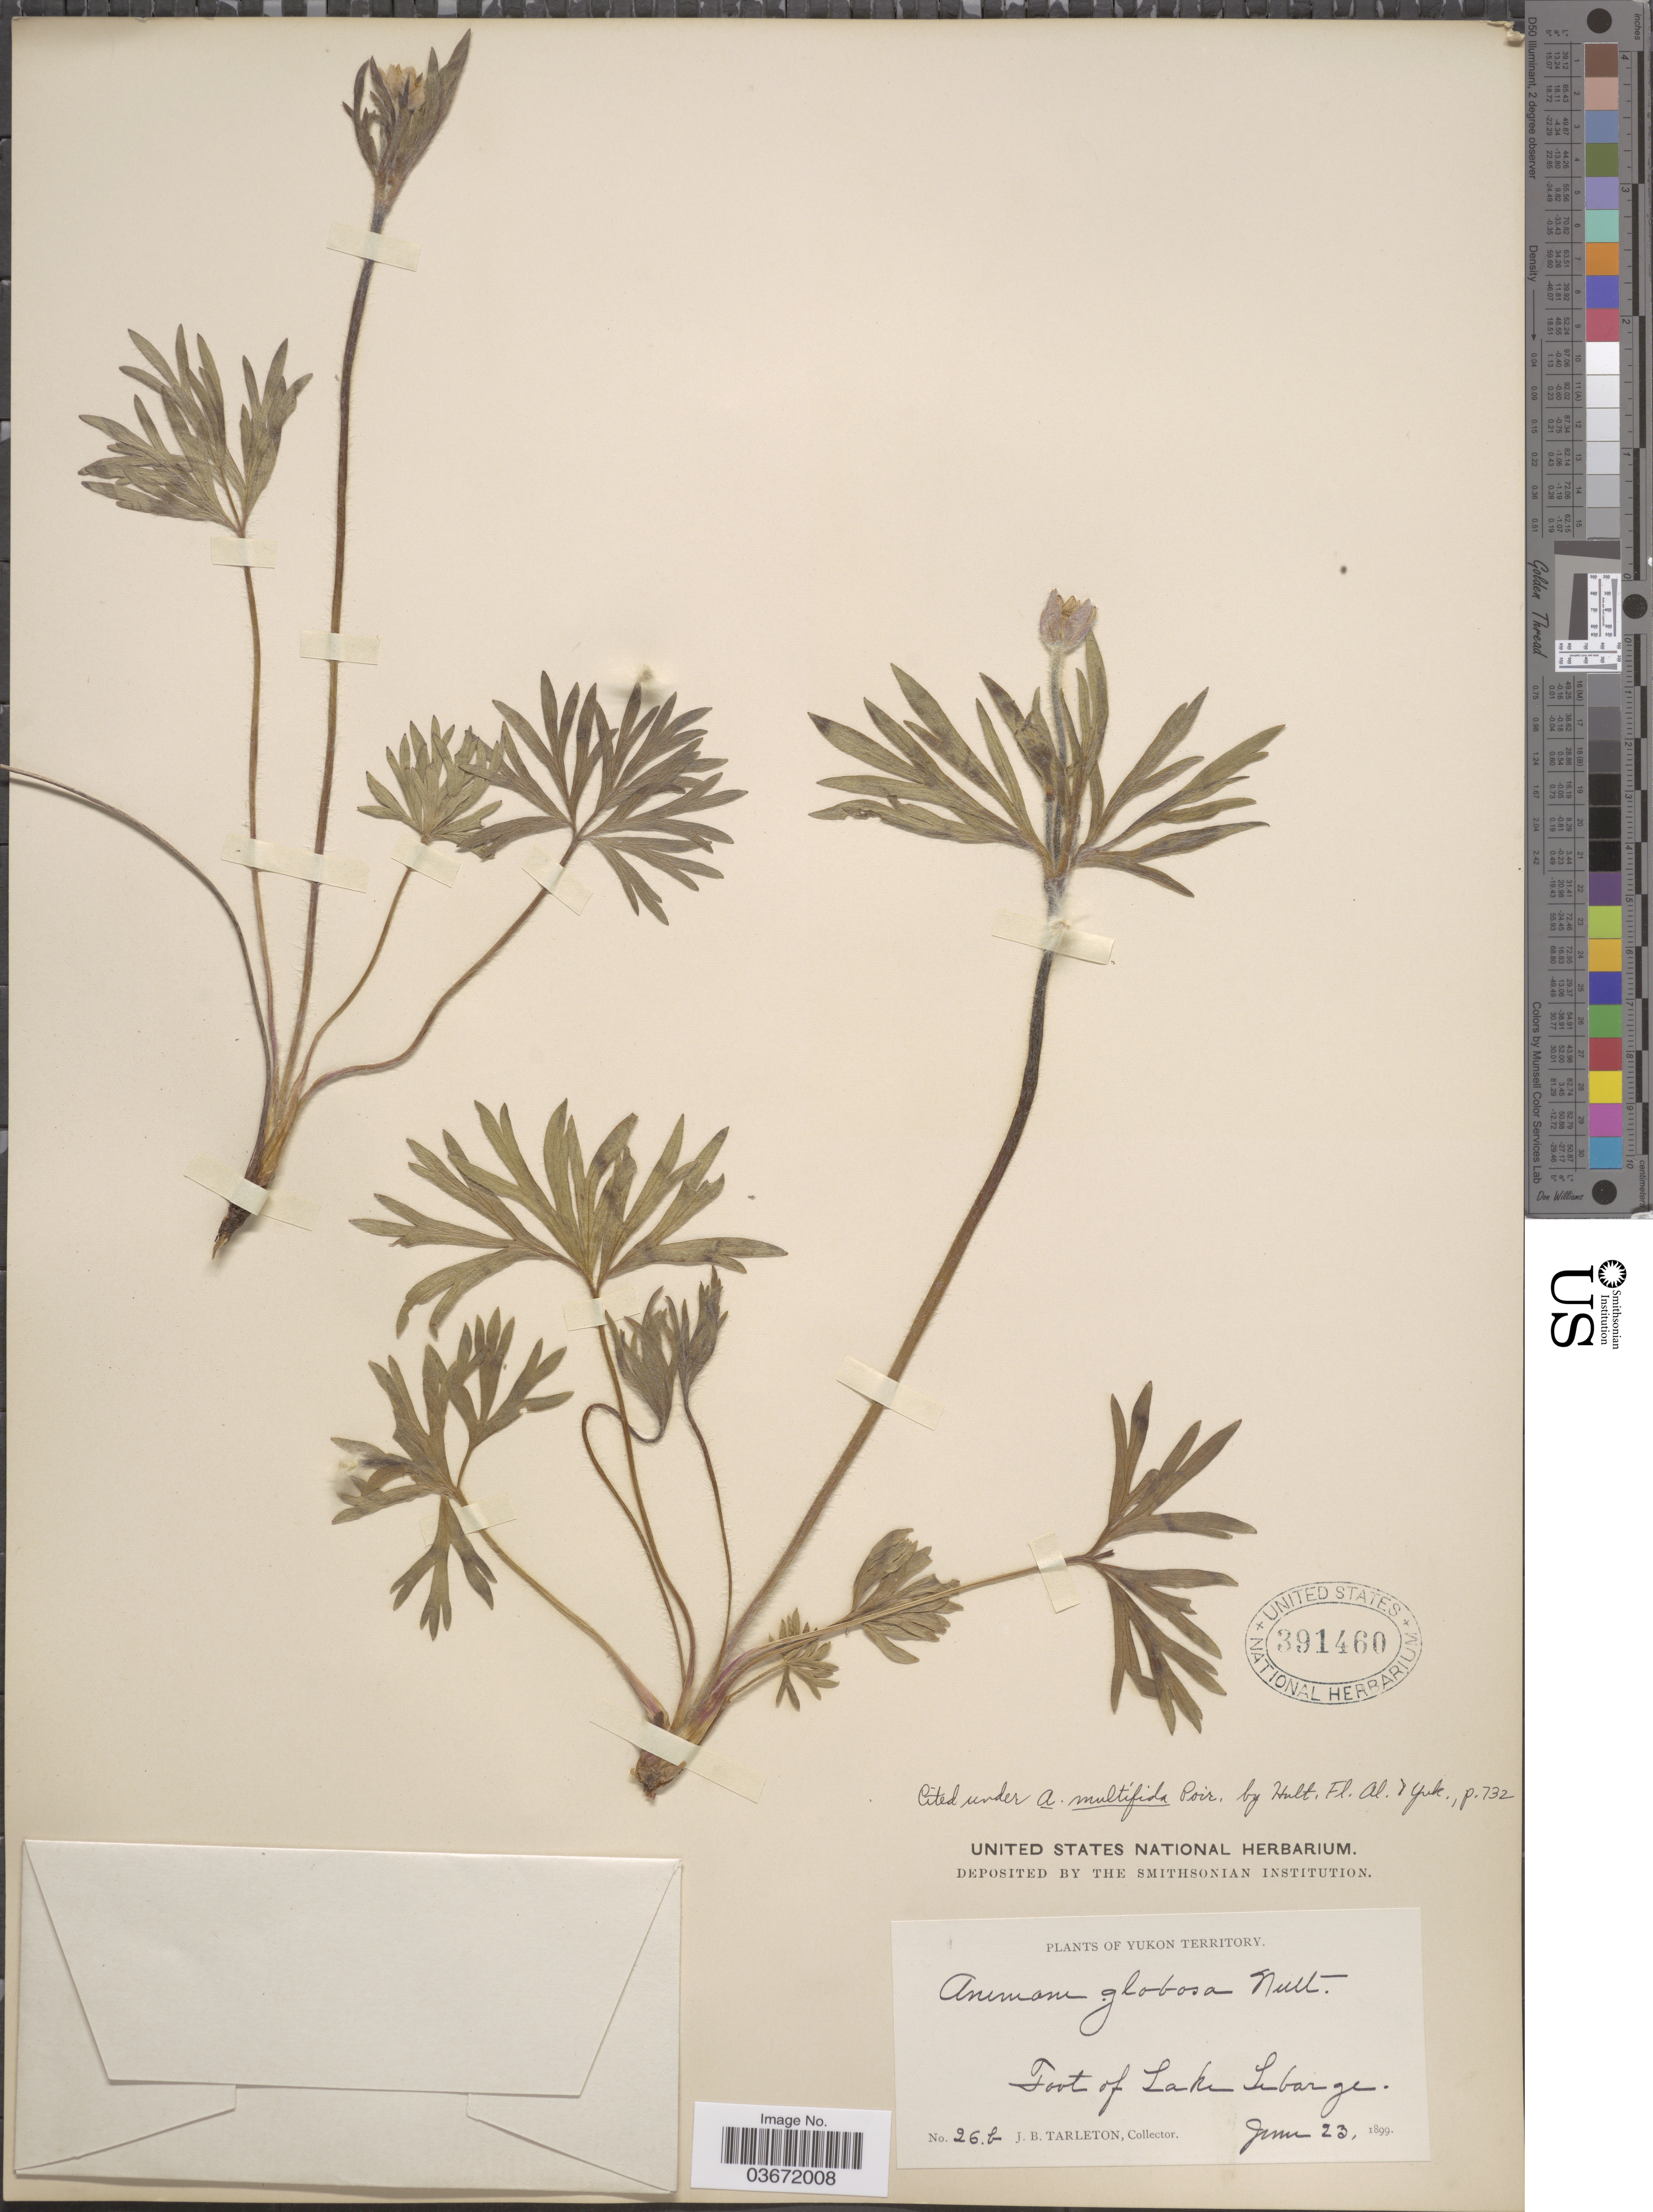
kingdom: Plantae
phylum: Tracheophyta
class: Magnoliopsida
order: Ranunculales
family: Ranunculaceae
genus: Anemone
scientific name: Anemone multifida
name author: Poir.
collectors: J. Tarleton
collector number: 26b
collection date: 1899-06-23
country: Canada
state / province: Yukon Territory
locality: Foot of Lake Lebarge.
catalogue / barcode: US 391460